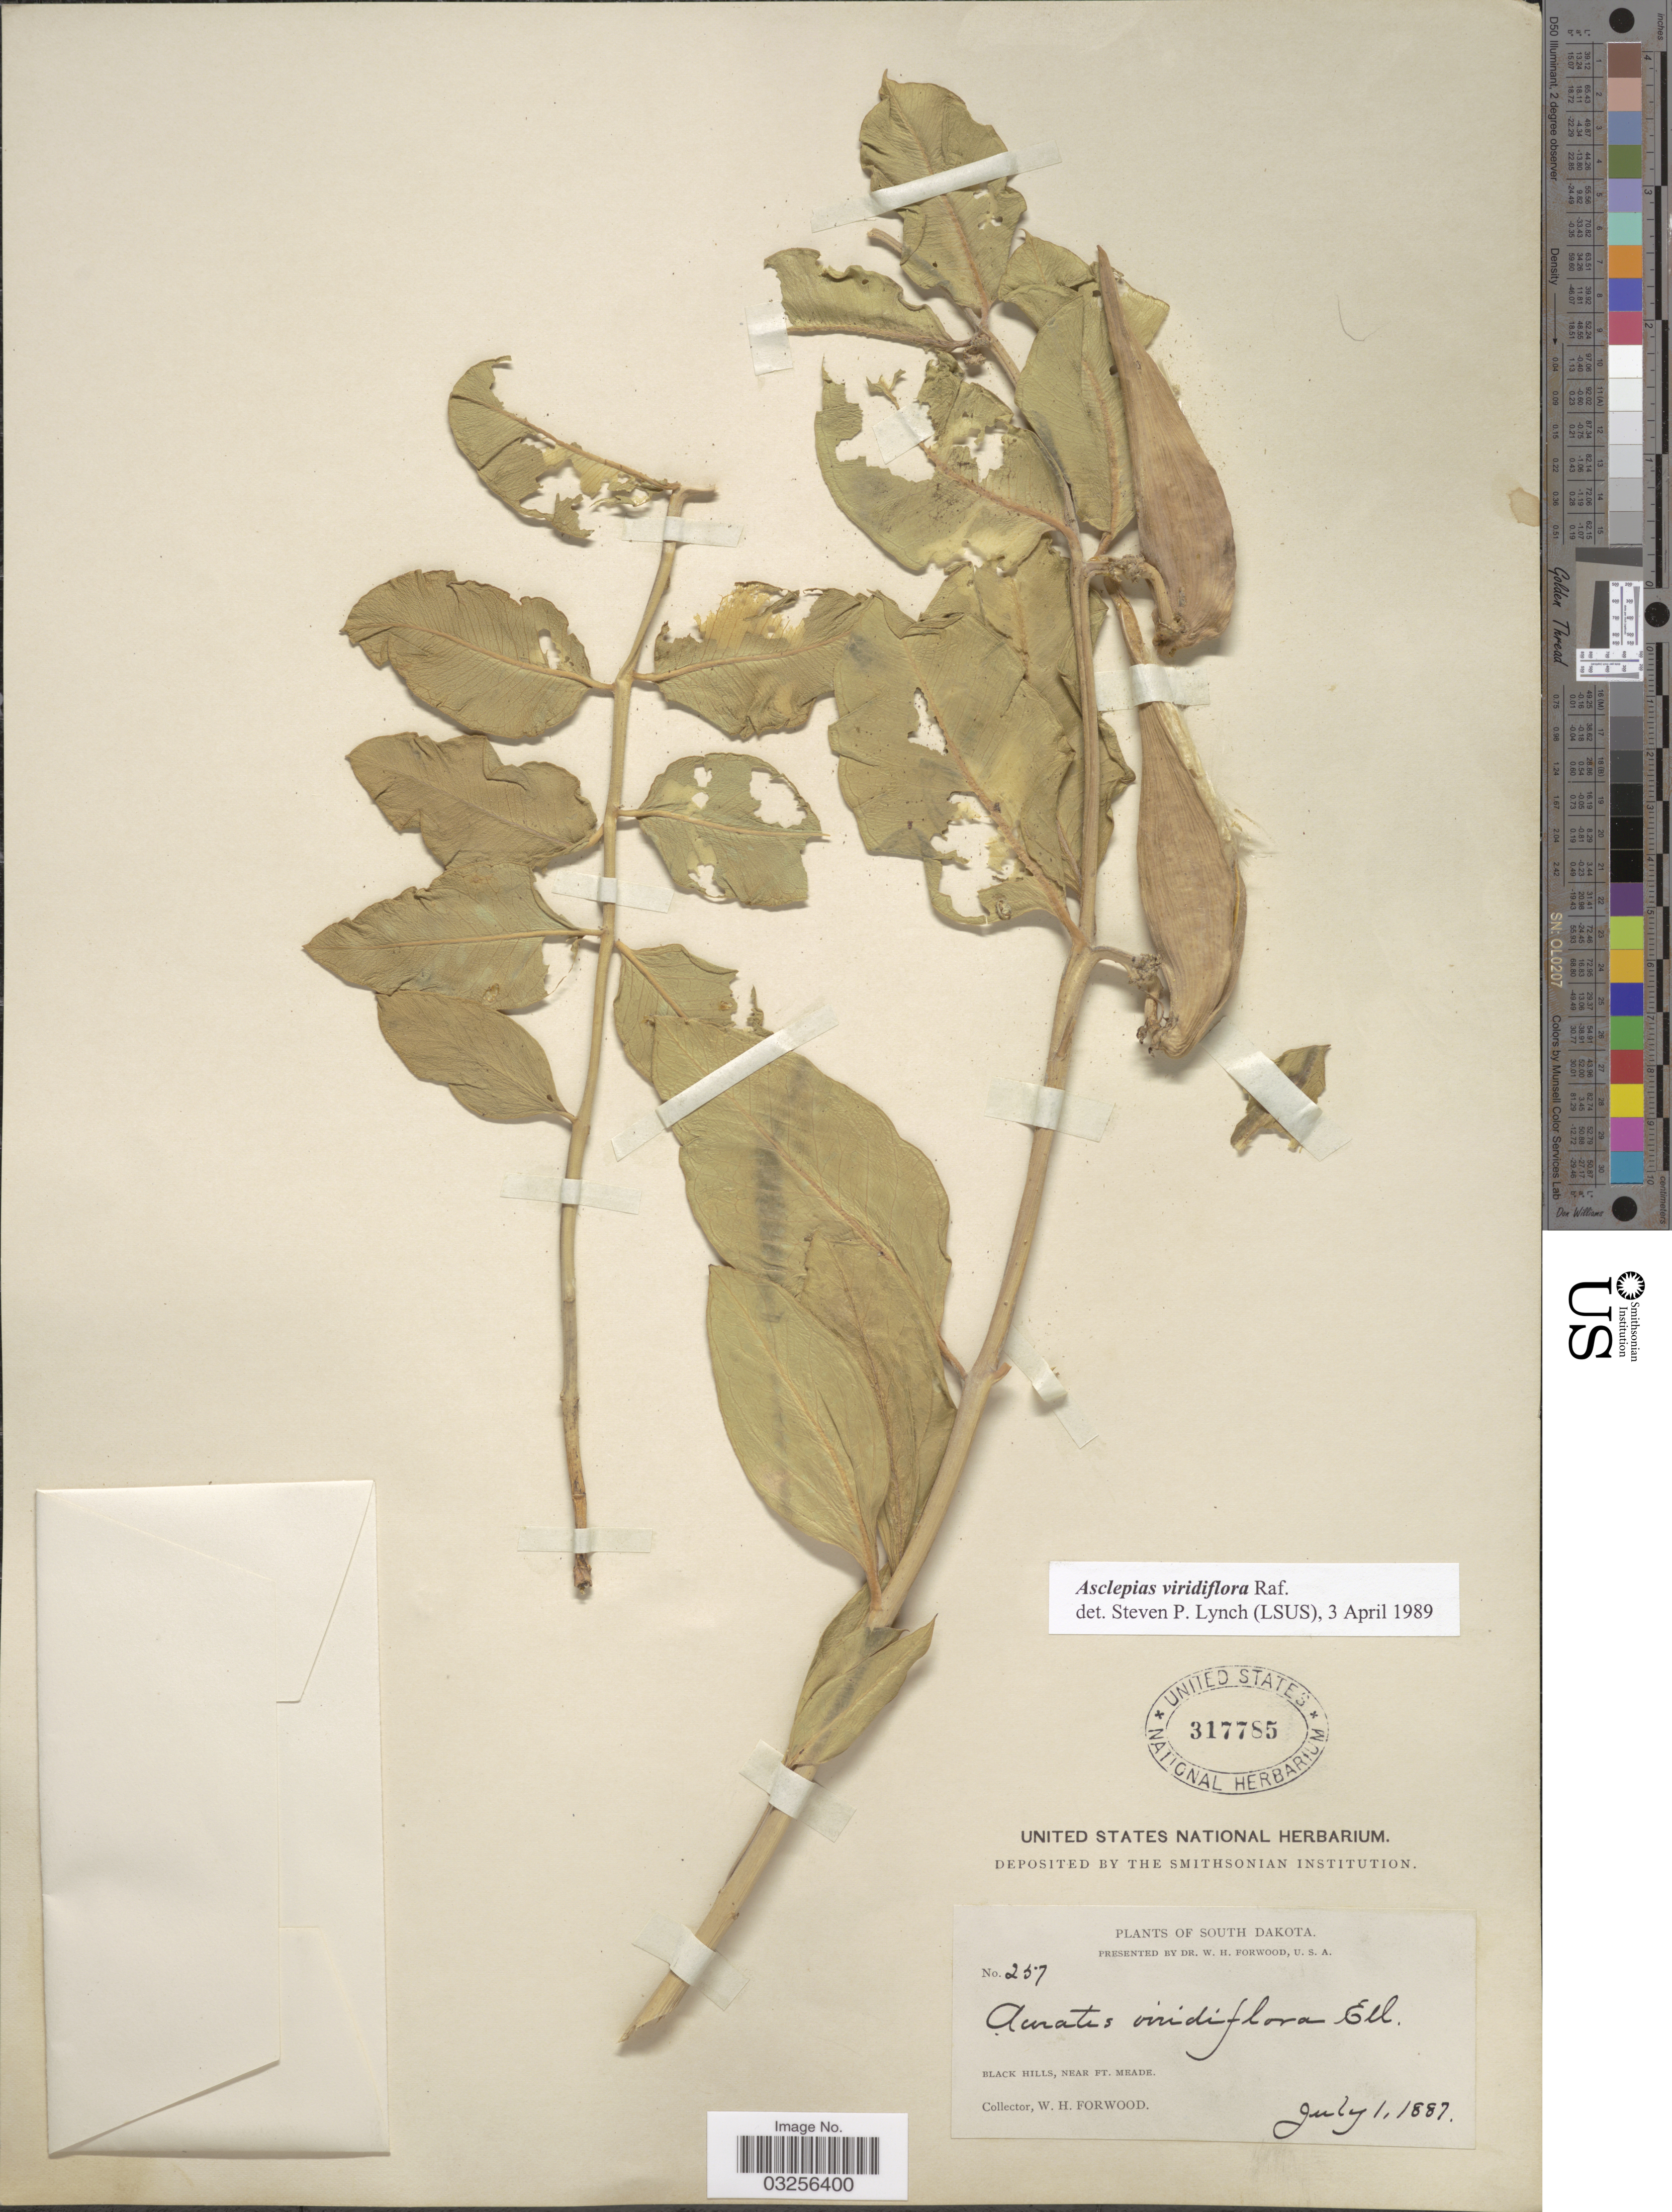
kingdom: Plantae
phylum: Tracheophyta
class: Magnoliopsida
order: Gentianales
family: Apocynaceae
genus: Asclepias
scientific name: Asclepias viridiflora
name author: Raf.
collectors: W. Forwood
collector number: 257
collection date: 1887-07-01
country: United States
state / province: South Dakota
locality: Black Hills, near Ft. Meade.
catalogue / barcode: US 317785